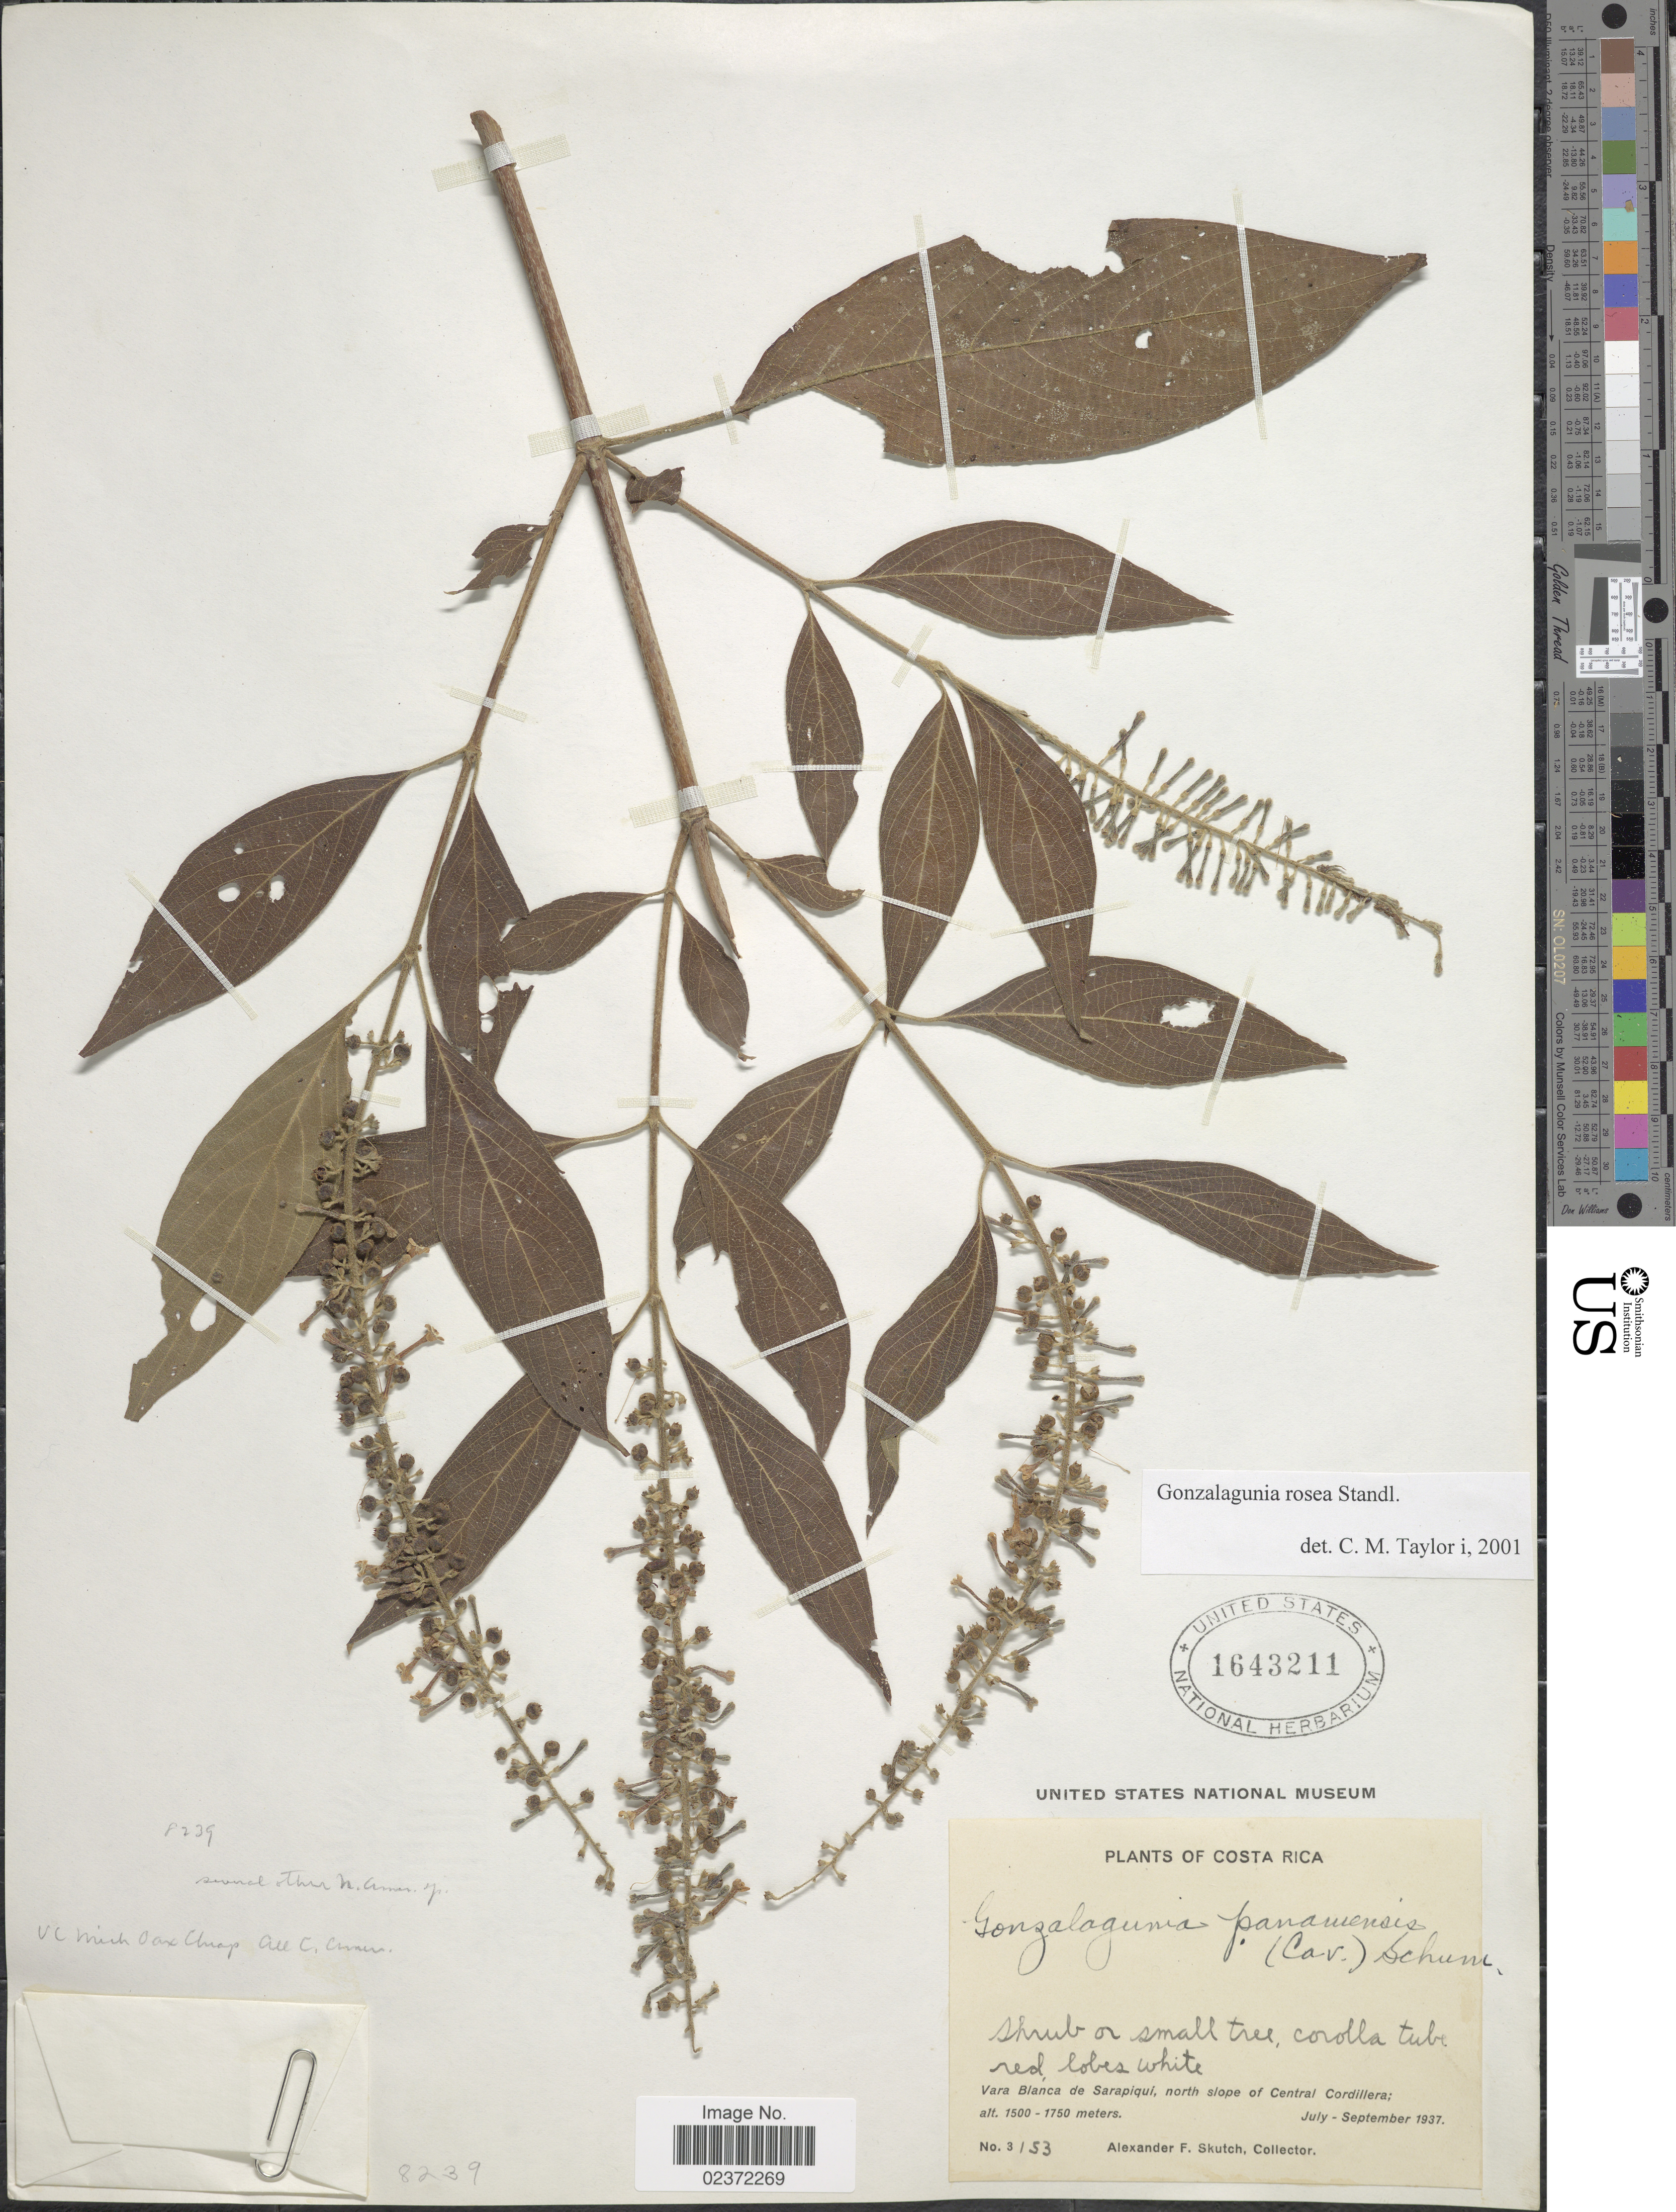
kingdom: Plantae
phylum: Tracheophyta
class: Magnoliopsida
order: Gentianales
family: Rubiaceae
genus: Gonzalagunia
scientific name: Gonzalagunia rosea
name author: Standl.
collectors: A. F. Skutch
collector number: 3153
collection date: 1937-07/1937-09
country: Costa Rica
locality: Vara Blanca de Sarapique, north slope of Central Cordillera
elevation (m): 1500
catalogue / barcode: US 1643211